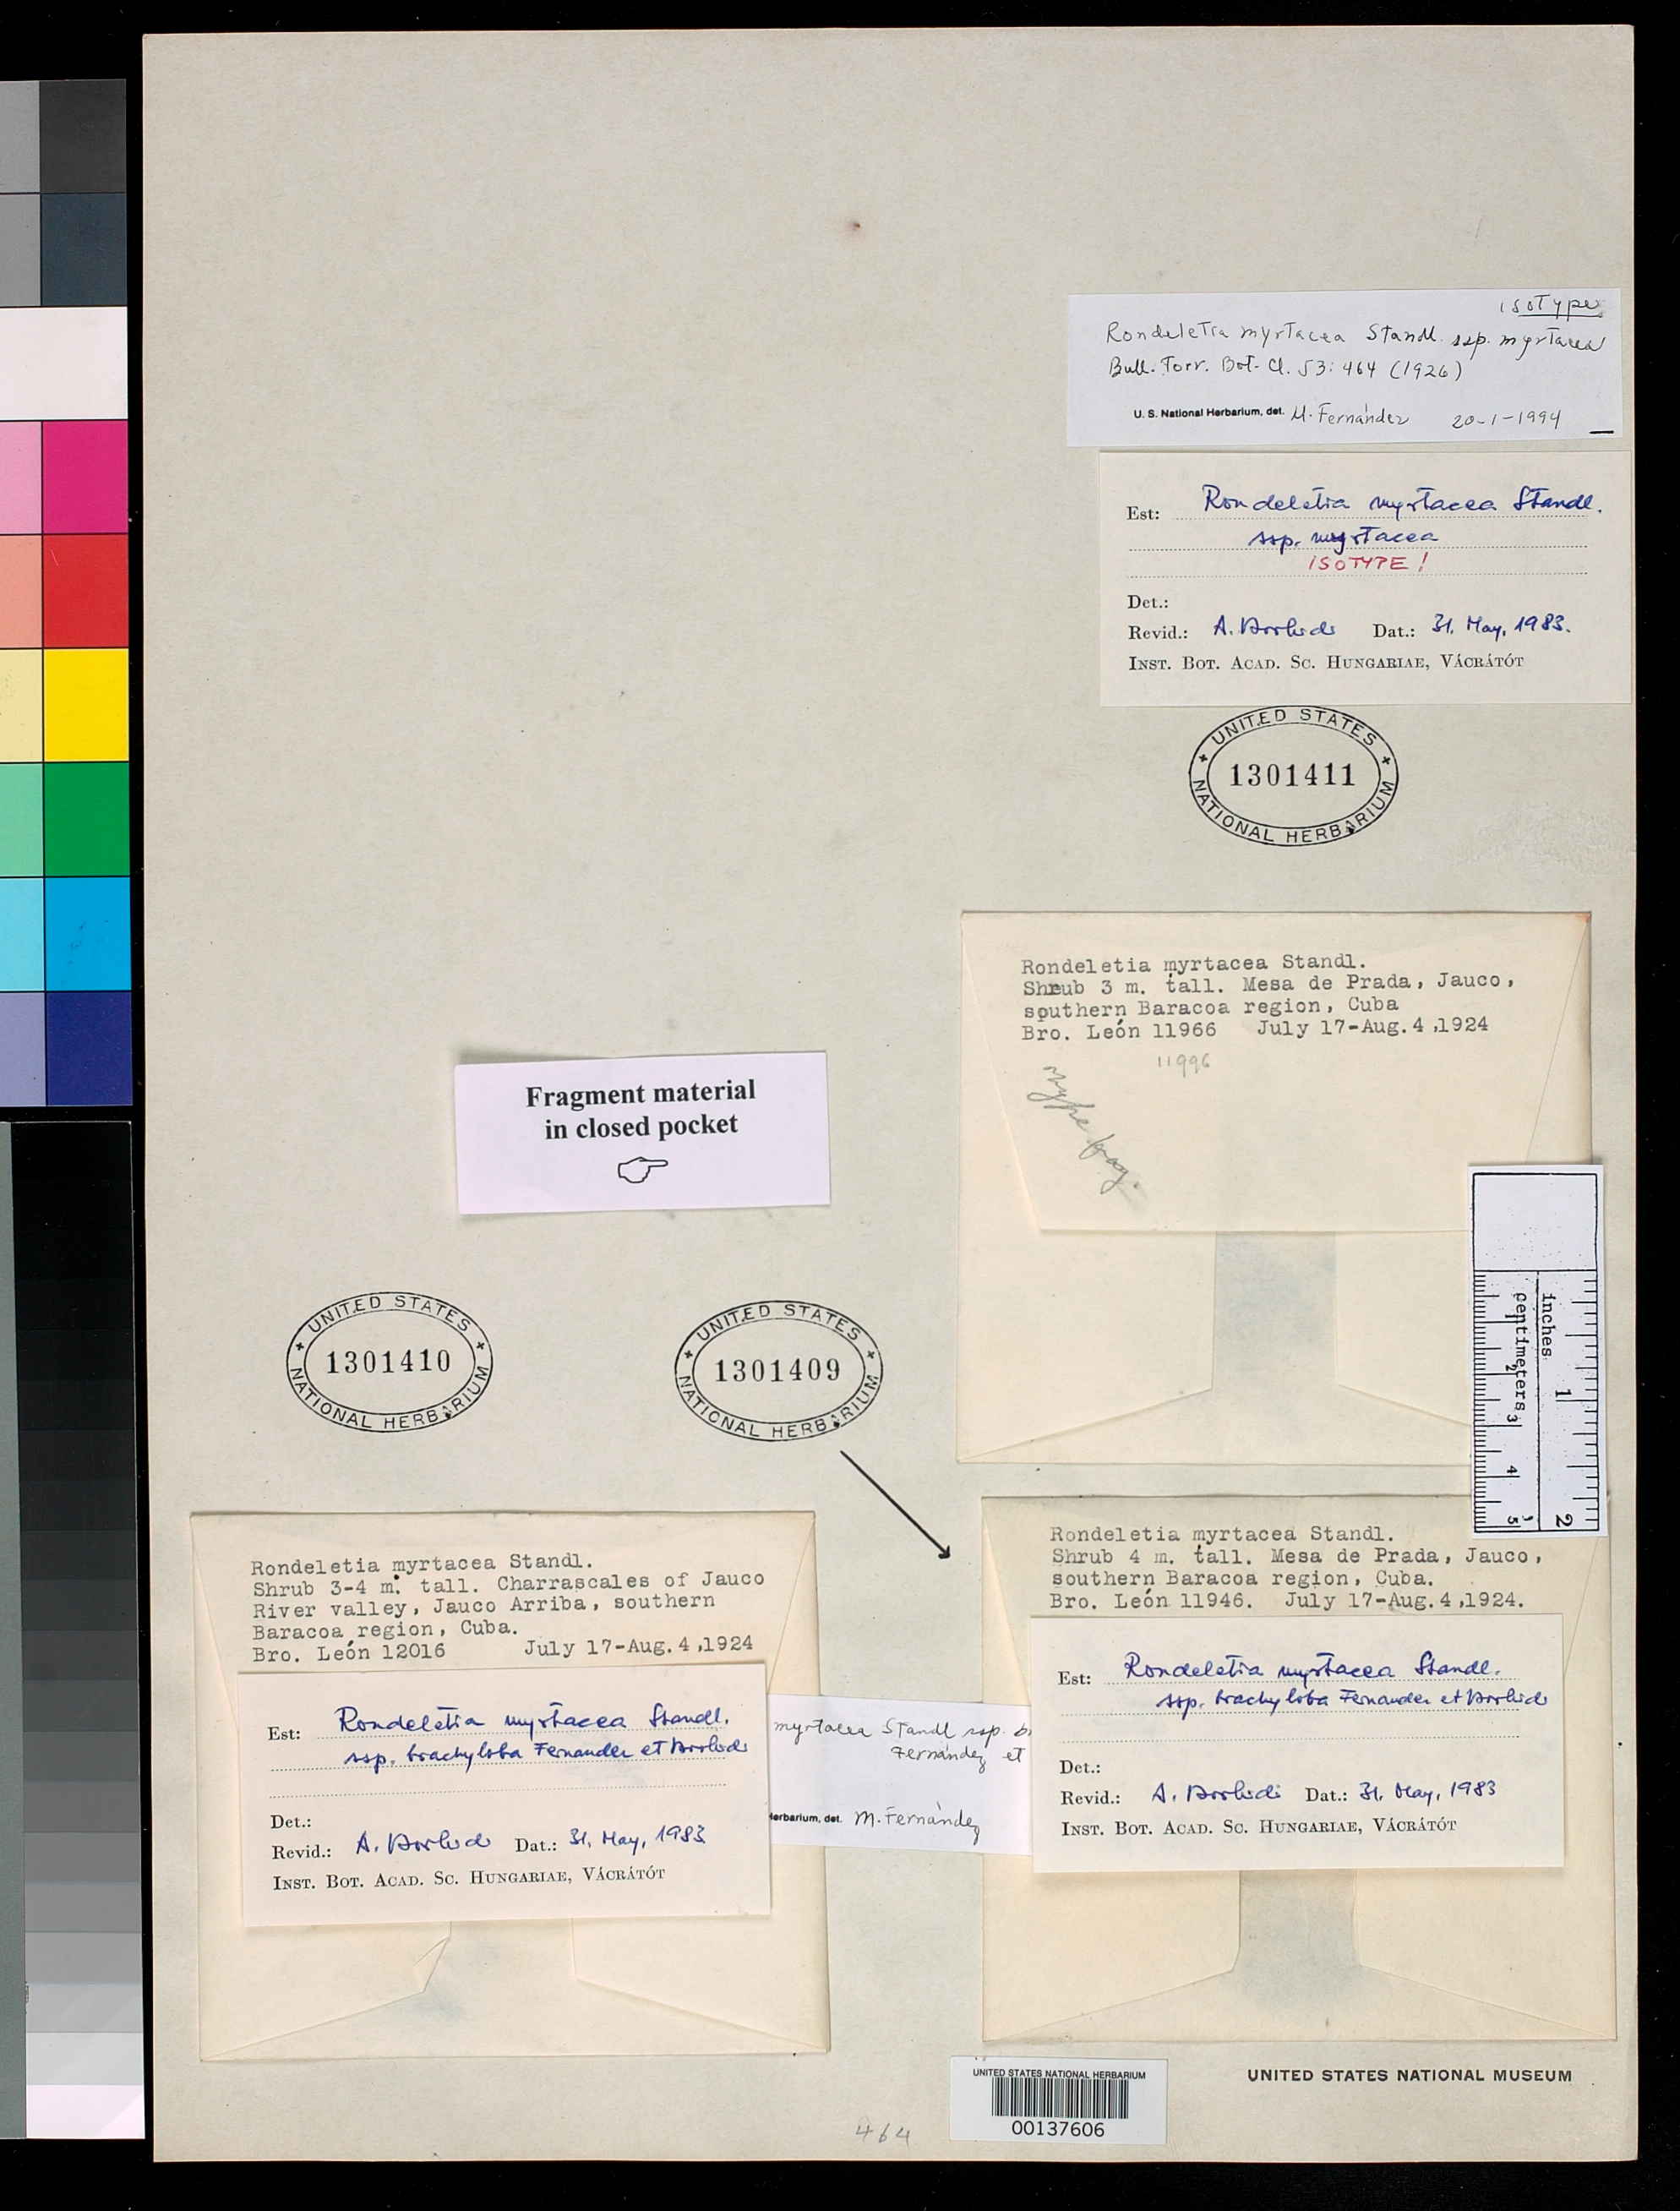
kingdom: Plantae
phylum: Tracheophyta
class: Magnoliopsida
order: Gentianales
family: Rubiaceae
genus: Rondeletia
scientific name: Rondeletia myrtacea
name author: Standl.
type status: Isotype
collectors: Bro. León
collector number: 11966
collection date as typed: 17 Jul 1924 to 04 Aug 1924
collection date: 1924-07-17/1924-08-04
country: Cuba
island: Greater Antilles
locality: Mesa de Prada, Jauco.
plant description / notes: Fragmentary material, mounted on same sheet with fragmentary material of non-type specimens, León 12016 (USNH 1301410) and León 11946 (USNH 1301409).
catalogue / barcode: US 1301411